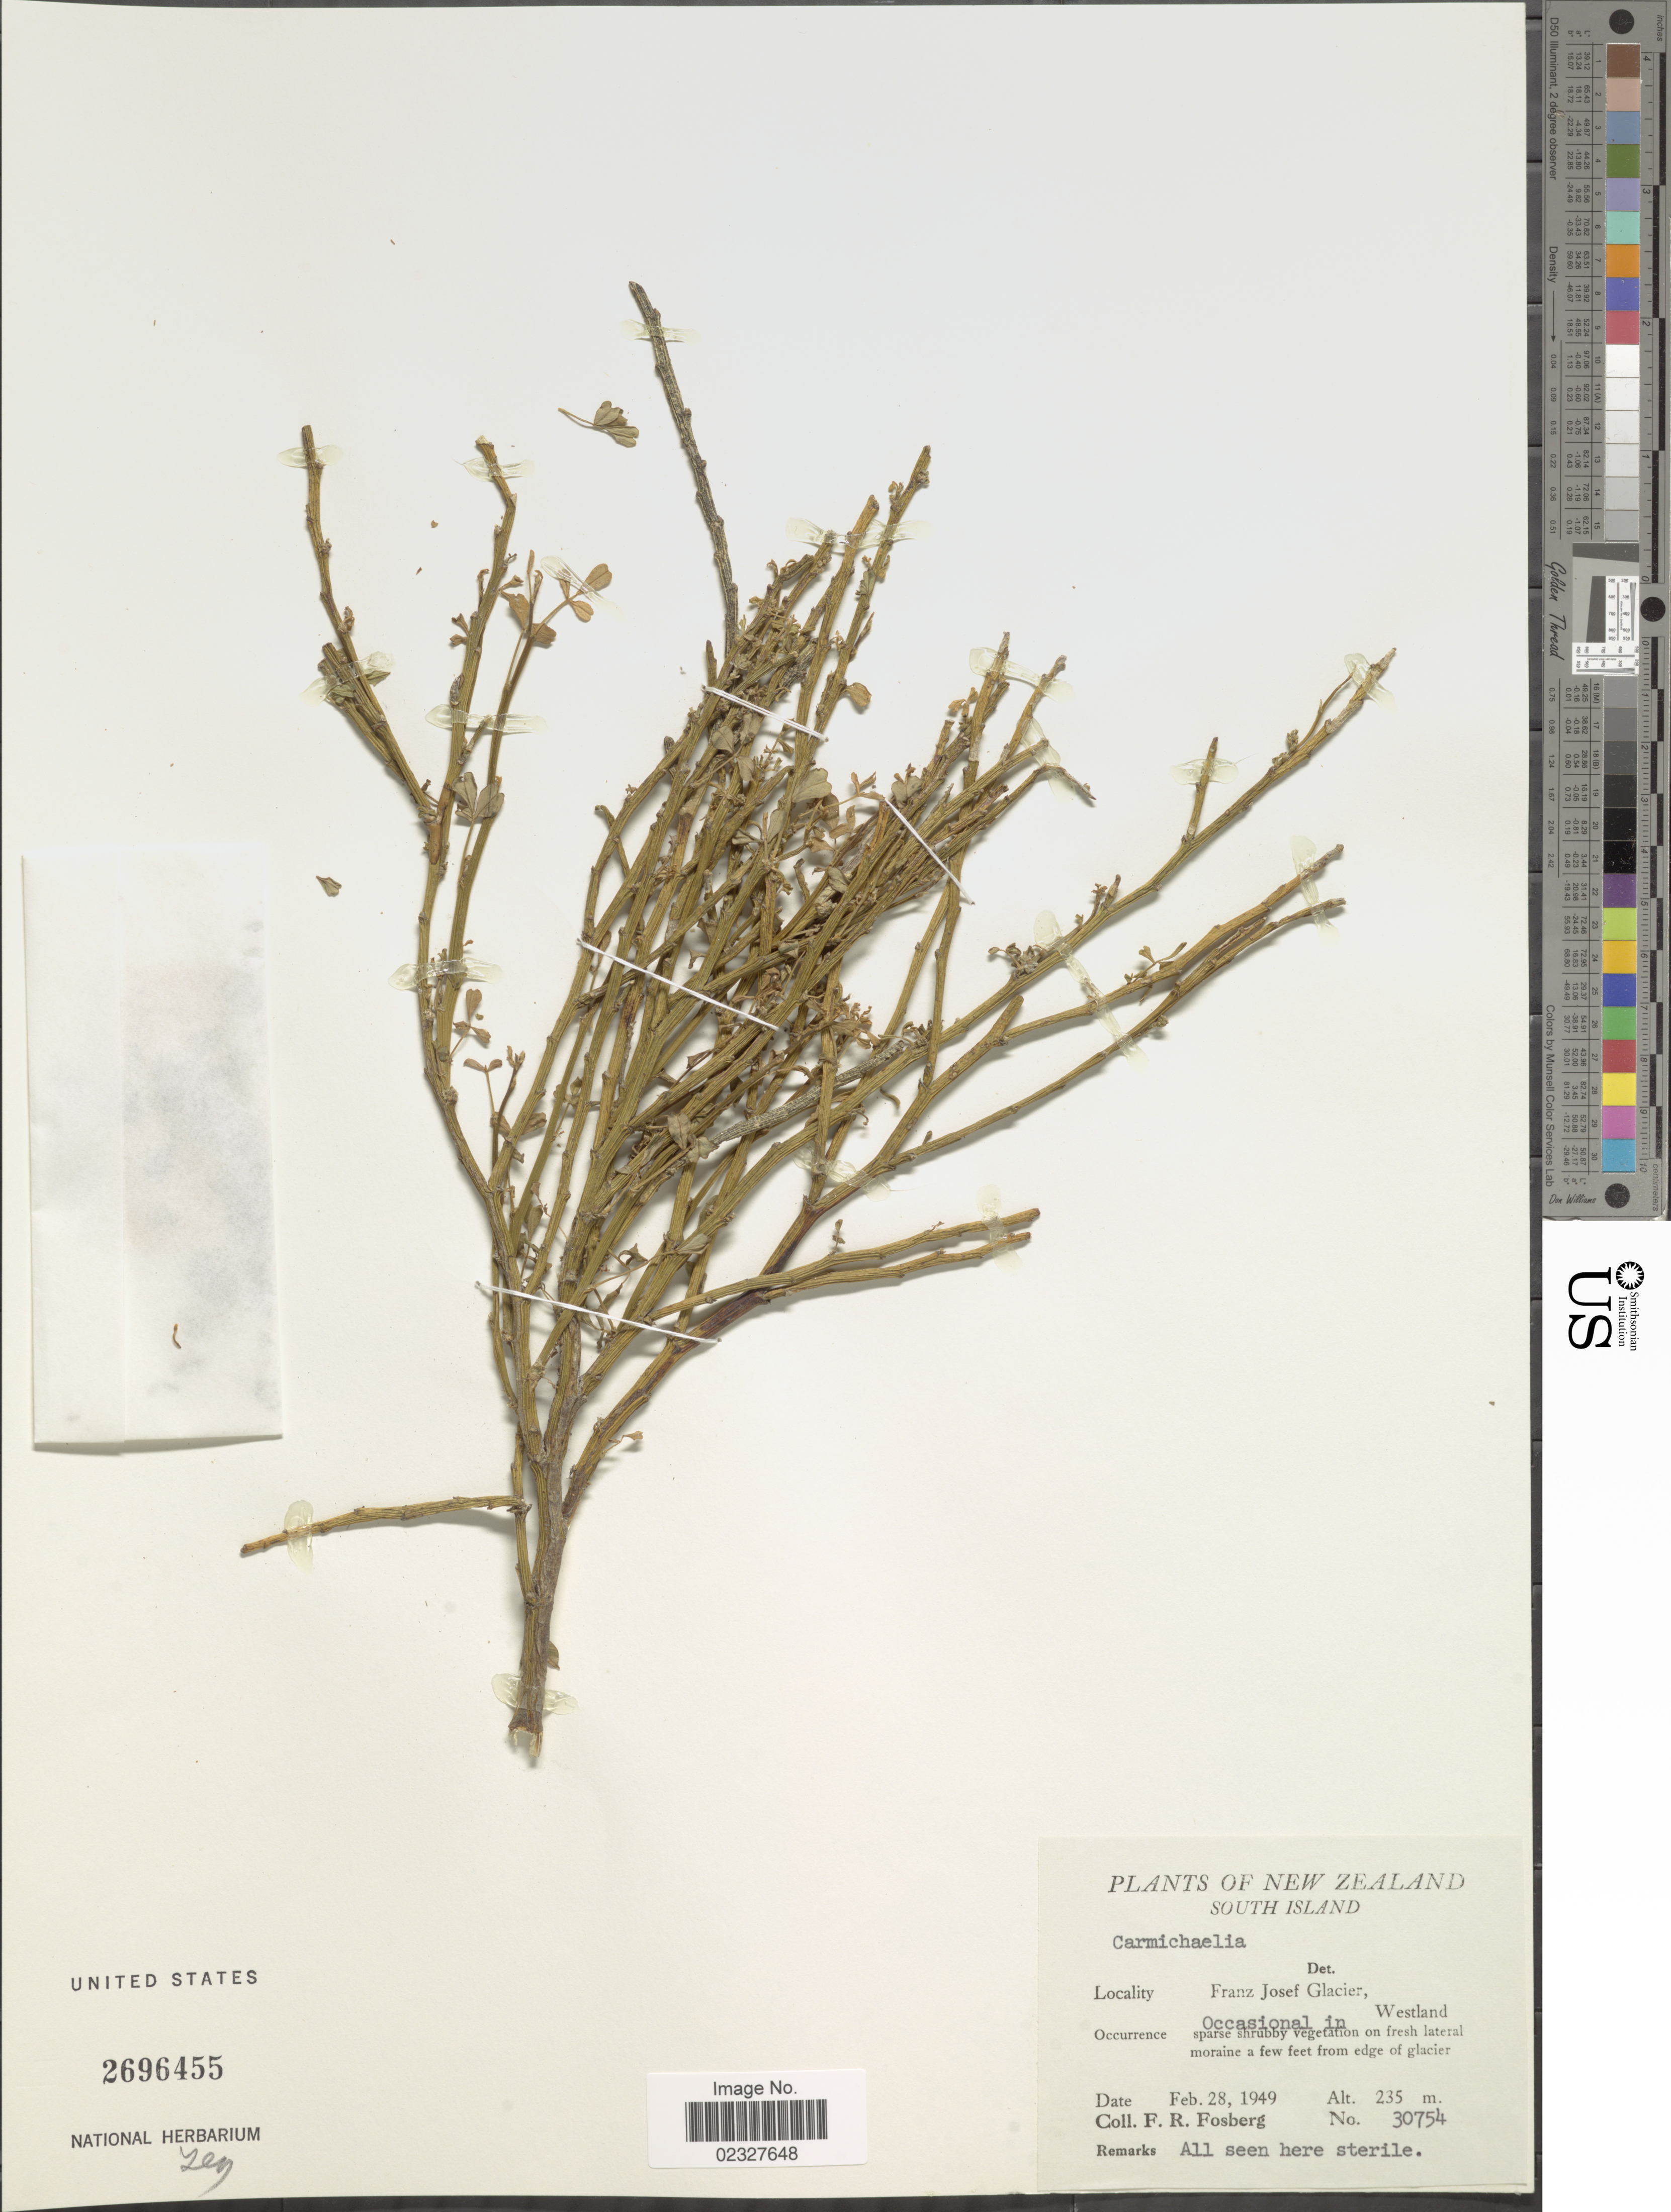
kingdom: Plantae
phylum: Tracheophyta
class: Magnoliopsida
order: Fabales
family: Fabaceae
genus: Carmichaelia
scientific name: Carmichaelia sp.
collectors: F. R. Fosberg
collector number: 30754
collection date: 1949-02-28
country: New Zealand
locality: New Zealand, South Island. Franz Josef Galcier. Westland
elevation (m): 235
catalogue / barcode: US 2696455